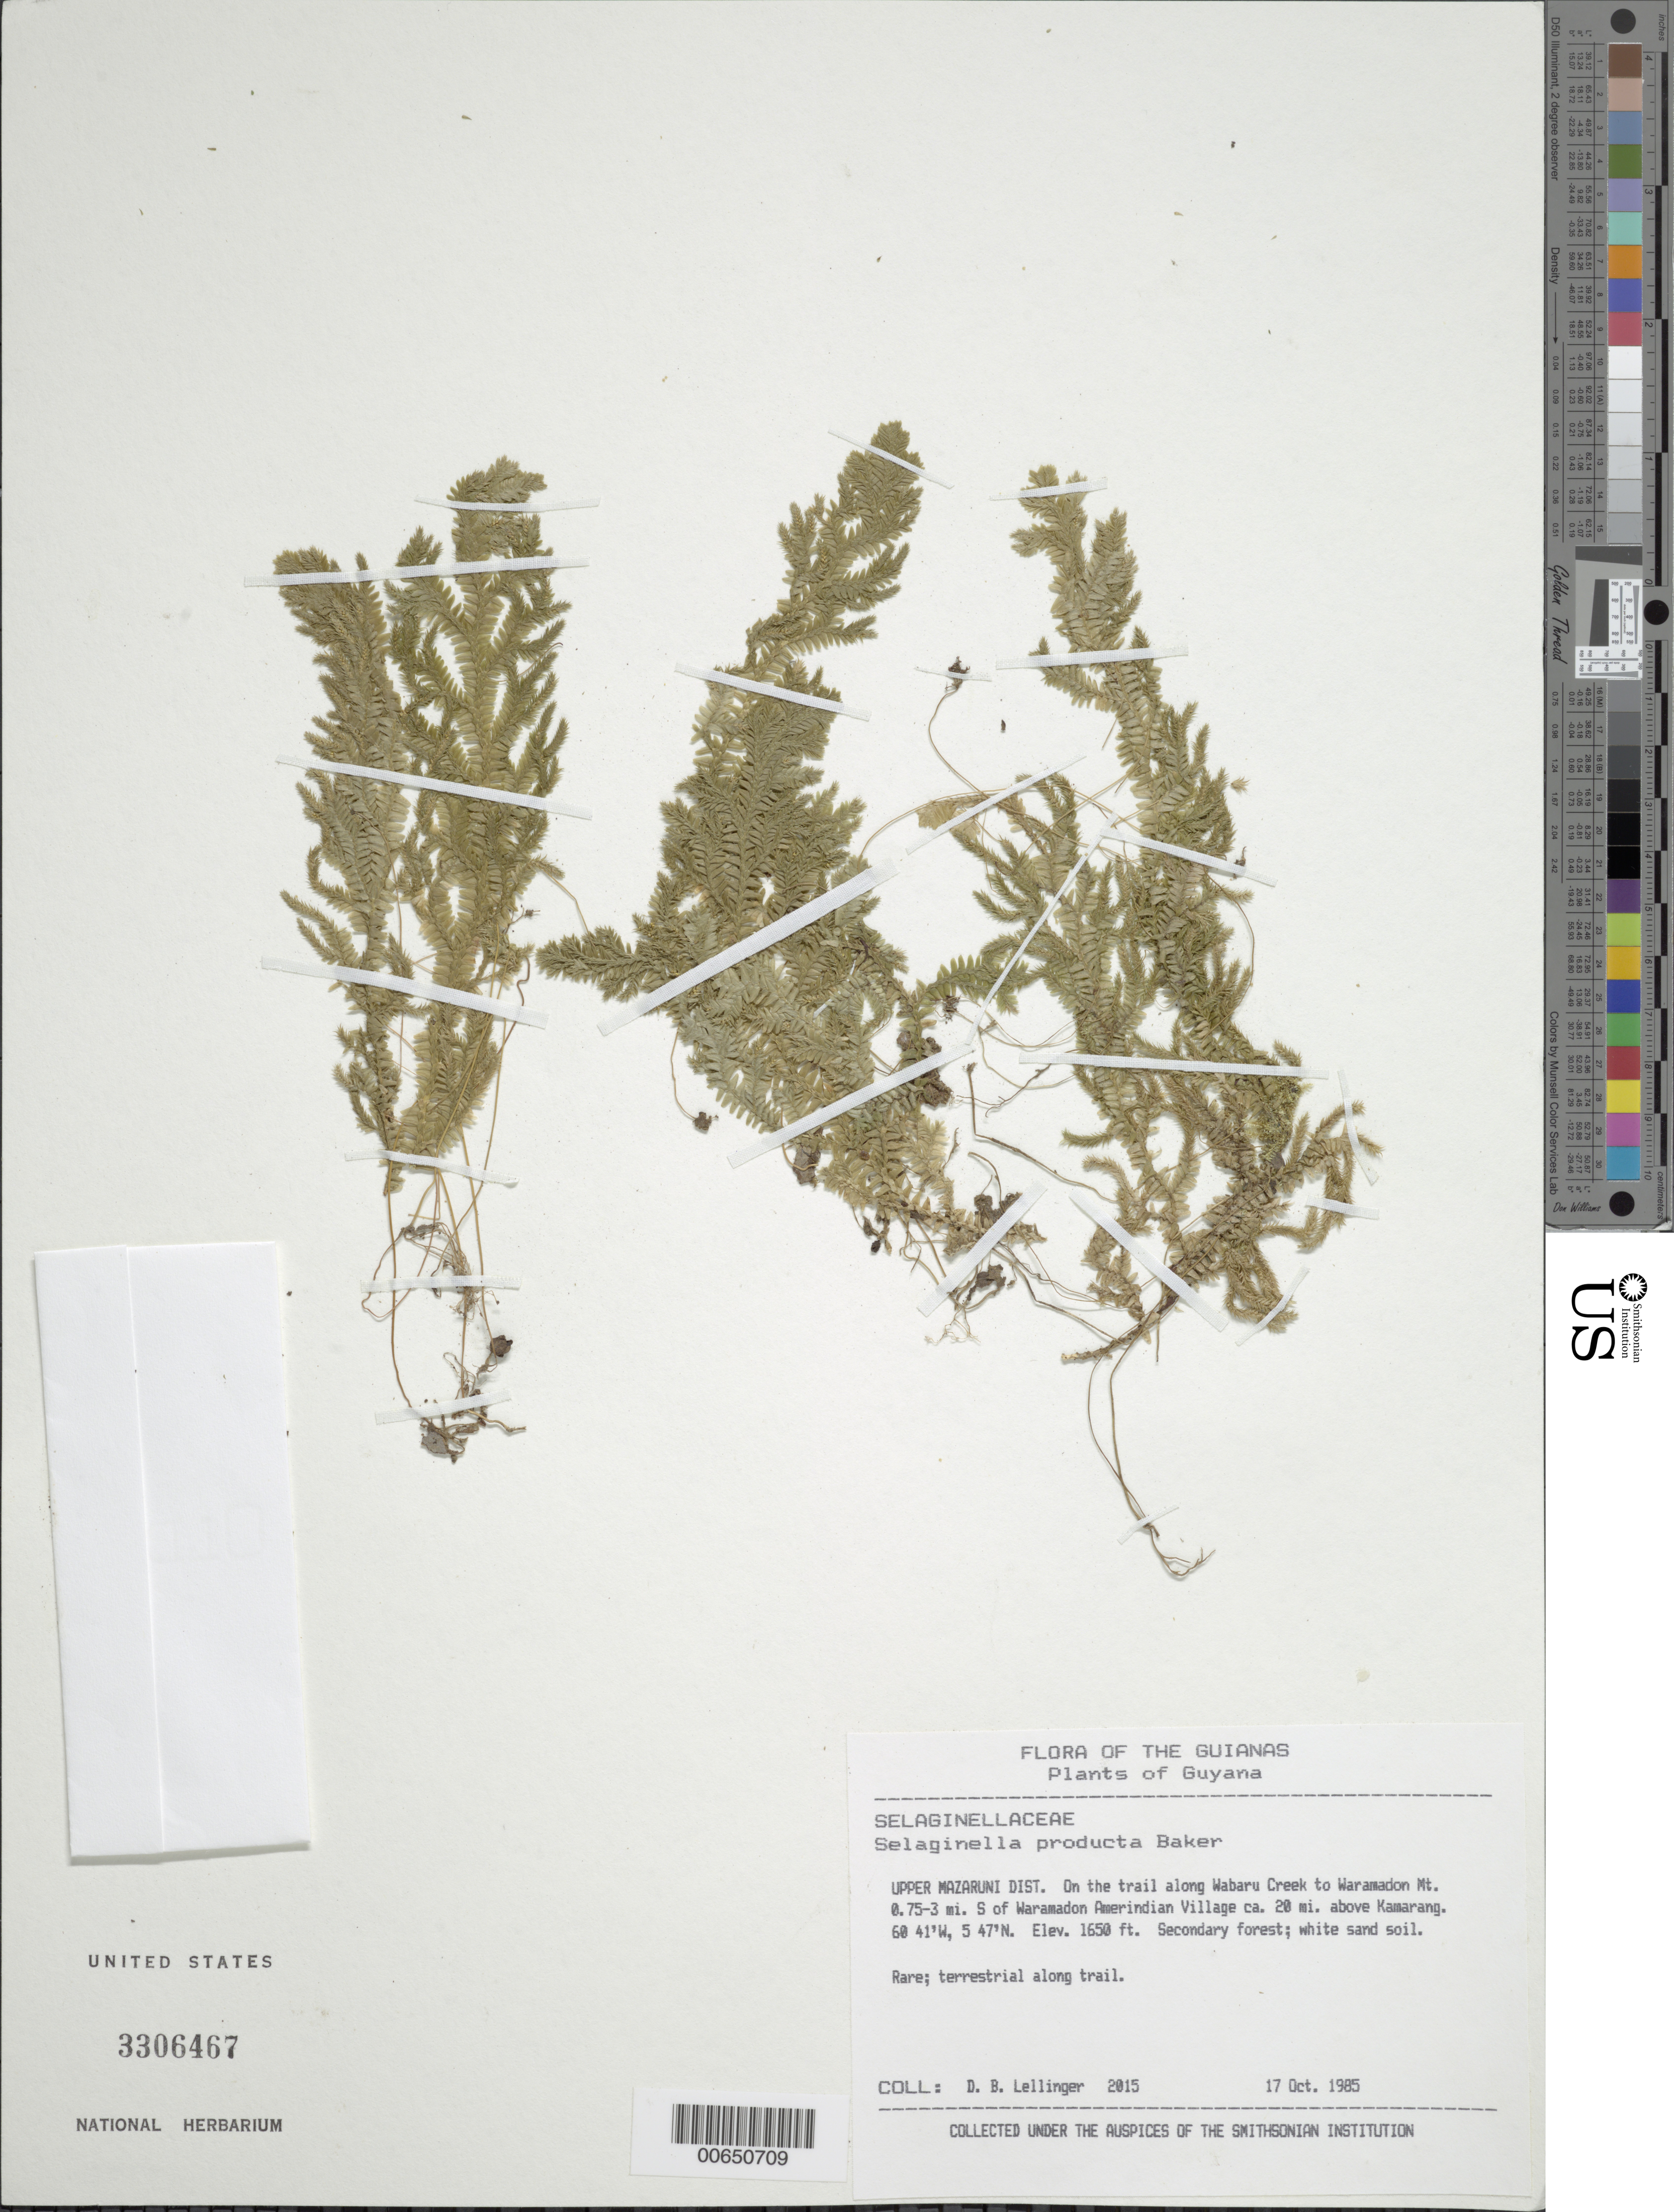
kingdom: Plantae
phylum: Tracheophyta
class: Lycopodiopsida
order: Selaginellales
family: Selaginellaceae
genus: Selaginella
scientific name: Selaginella producta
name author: Baker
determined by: Lellinger, David B., (BOT), Smithsonian Institution - National Museum of Natural History (UNITED STATES)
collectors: D. B. Lellinger & H. Robinson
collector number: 2015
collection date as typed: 17 October 1985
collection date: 1985-10-17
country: Guyana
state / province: Cuyuni-Mazaruni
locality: Trail along Wabaru Creek to Waramadon Mt., ca. 32 km above Kamarang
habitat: Secondary forest, white sand soil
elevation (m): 495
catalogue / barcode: US 3306467